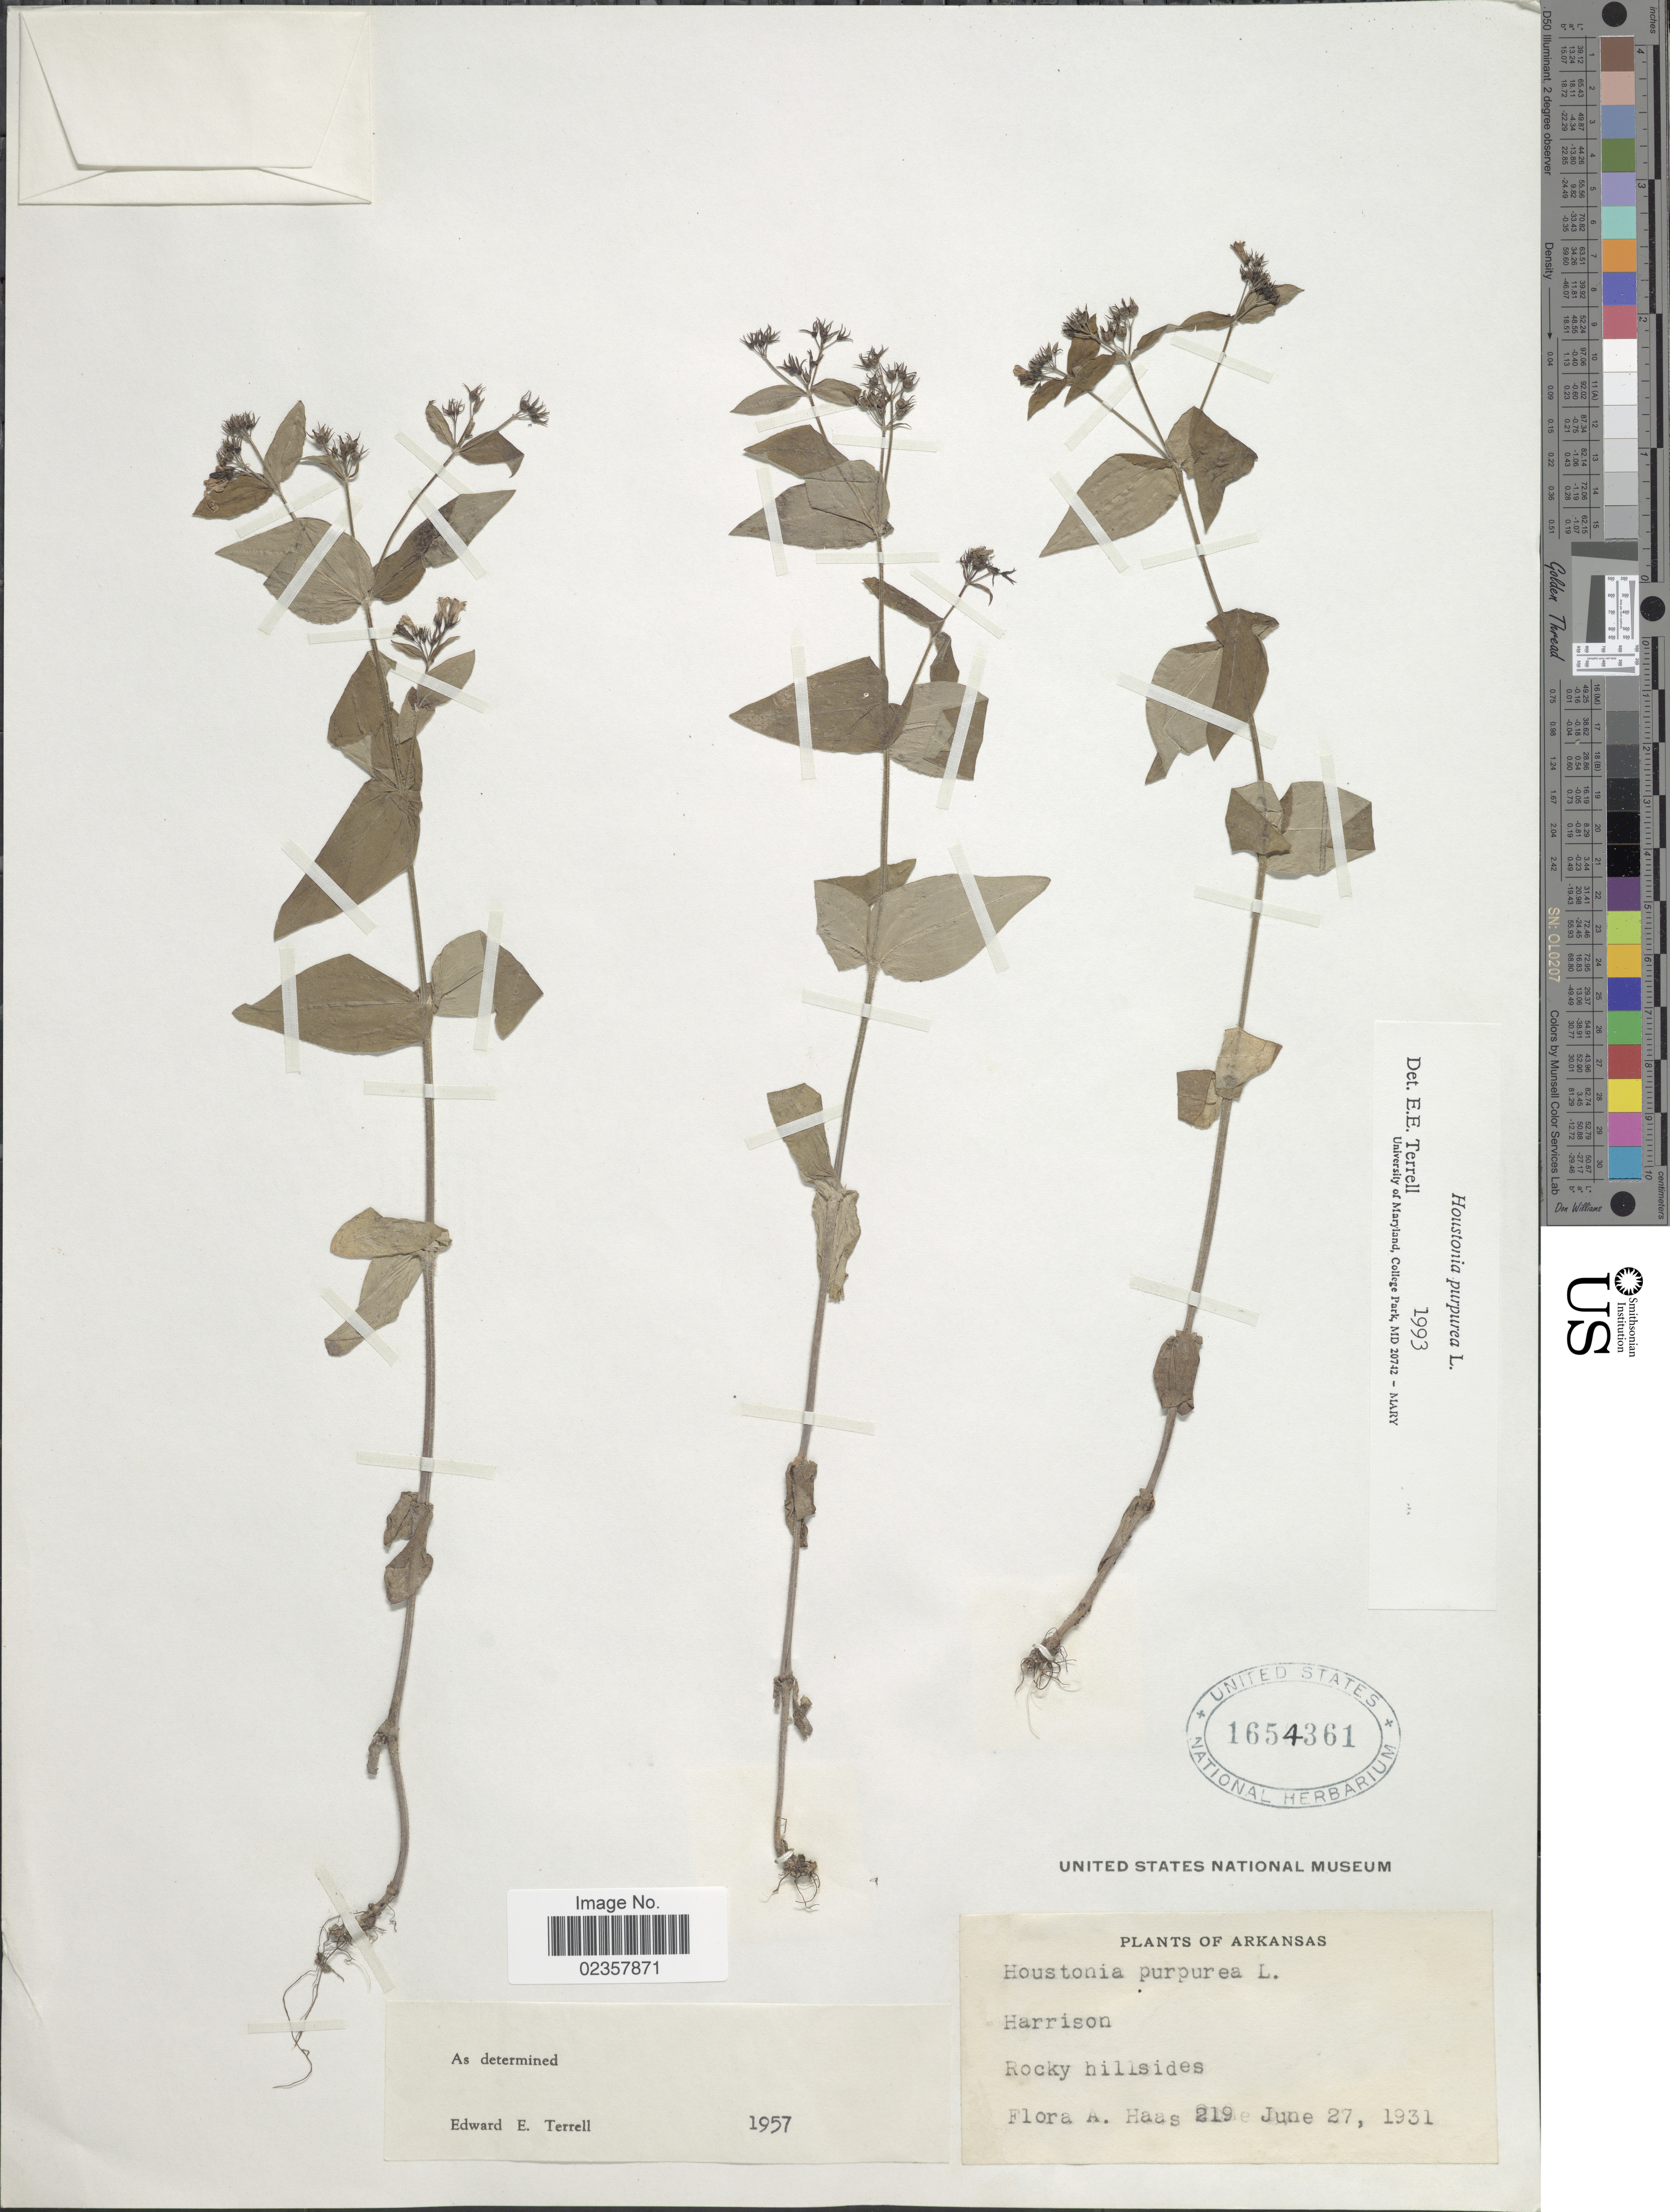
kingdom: Plantae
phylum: Tracheophyta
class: Magnoliopsida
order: Gentianales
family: Rubiaceae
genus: Houstonia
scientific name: Houstonia purpurea var. purpurea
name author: L.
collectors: F. A. Haas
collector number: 219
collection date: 1931-06-27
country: United States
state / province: Arkansas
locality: Rocky Hillsides, Harrison.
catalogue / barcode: US 1654361